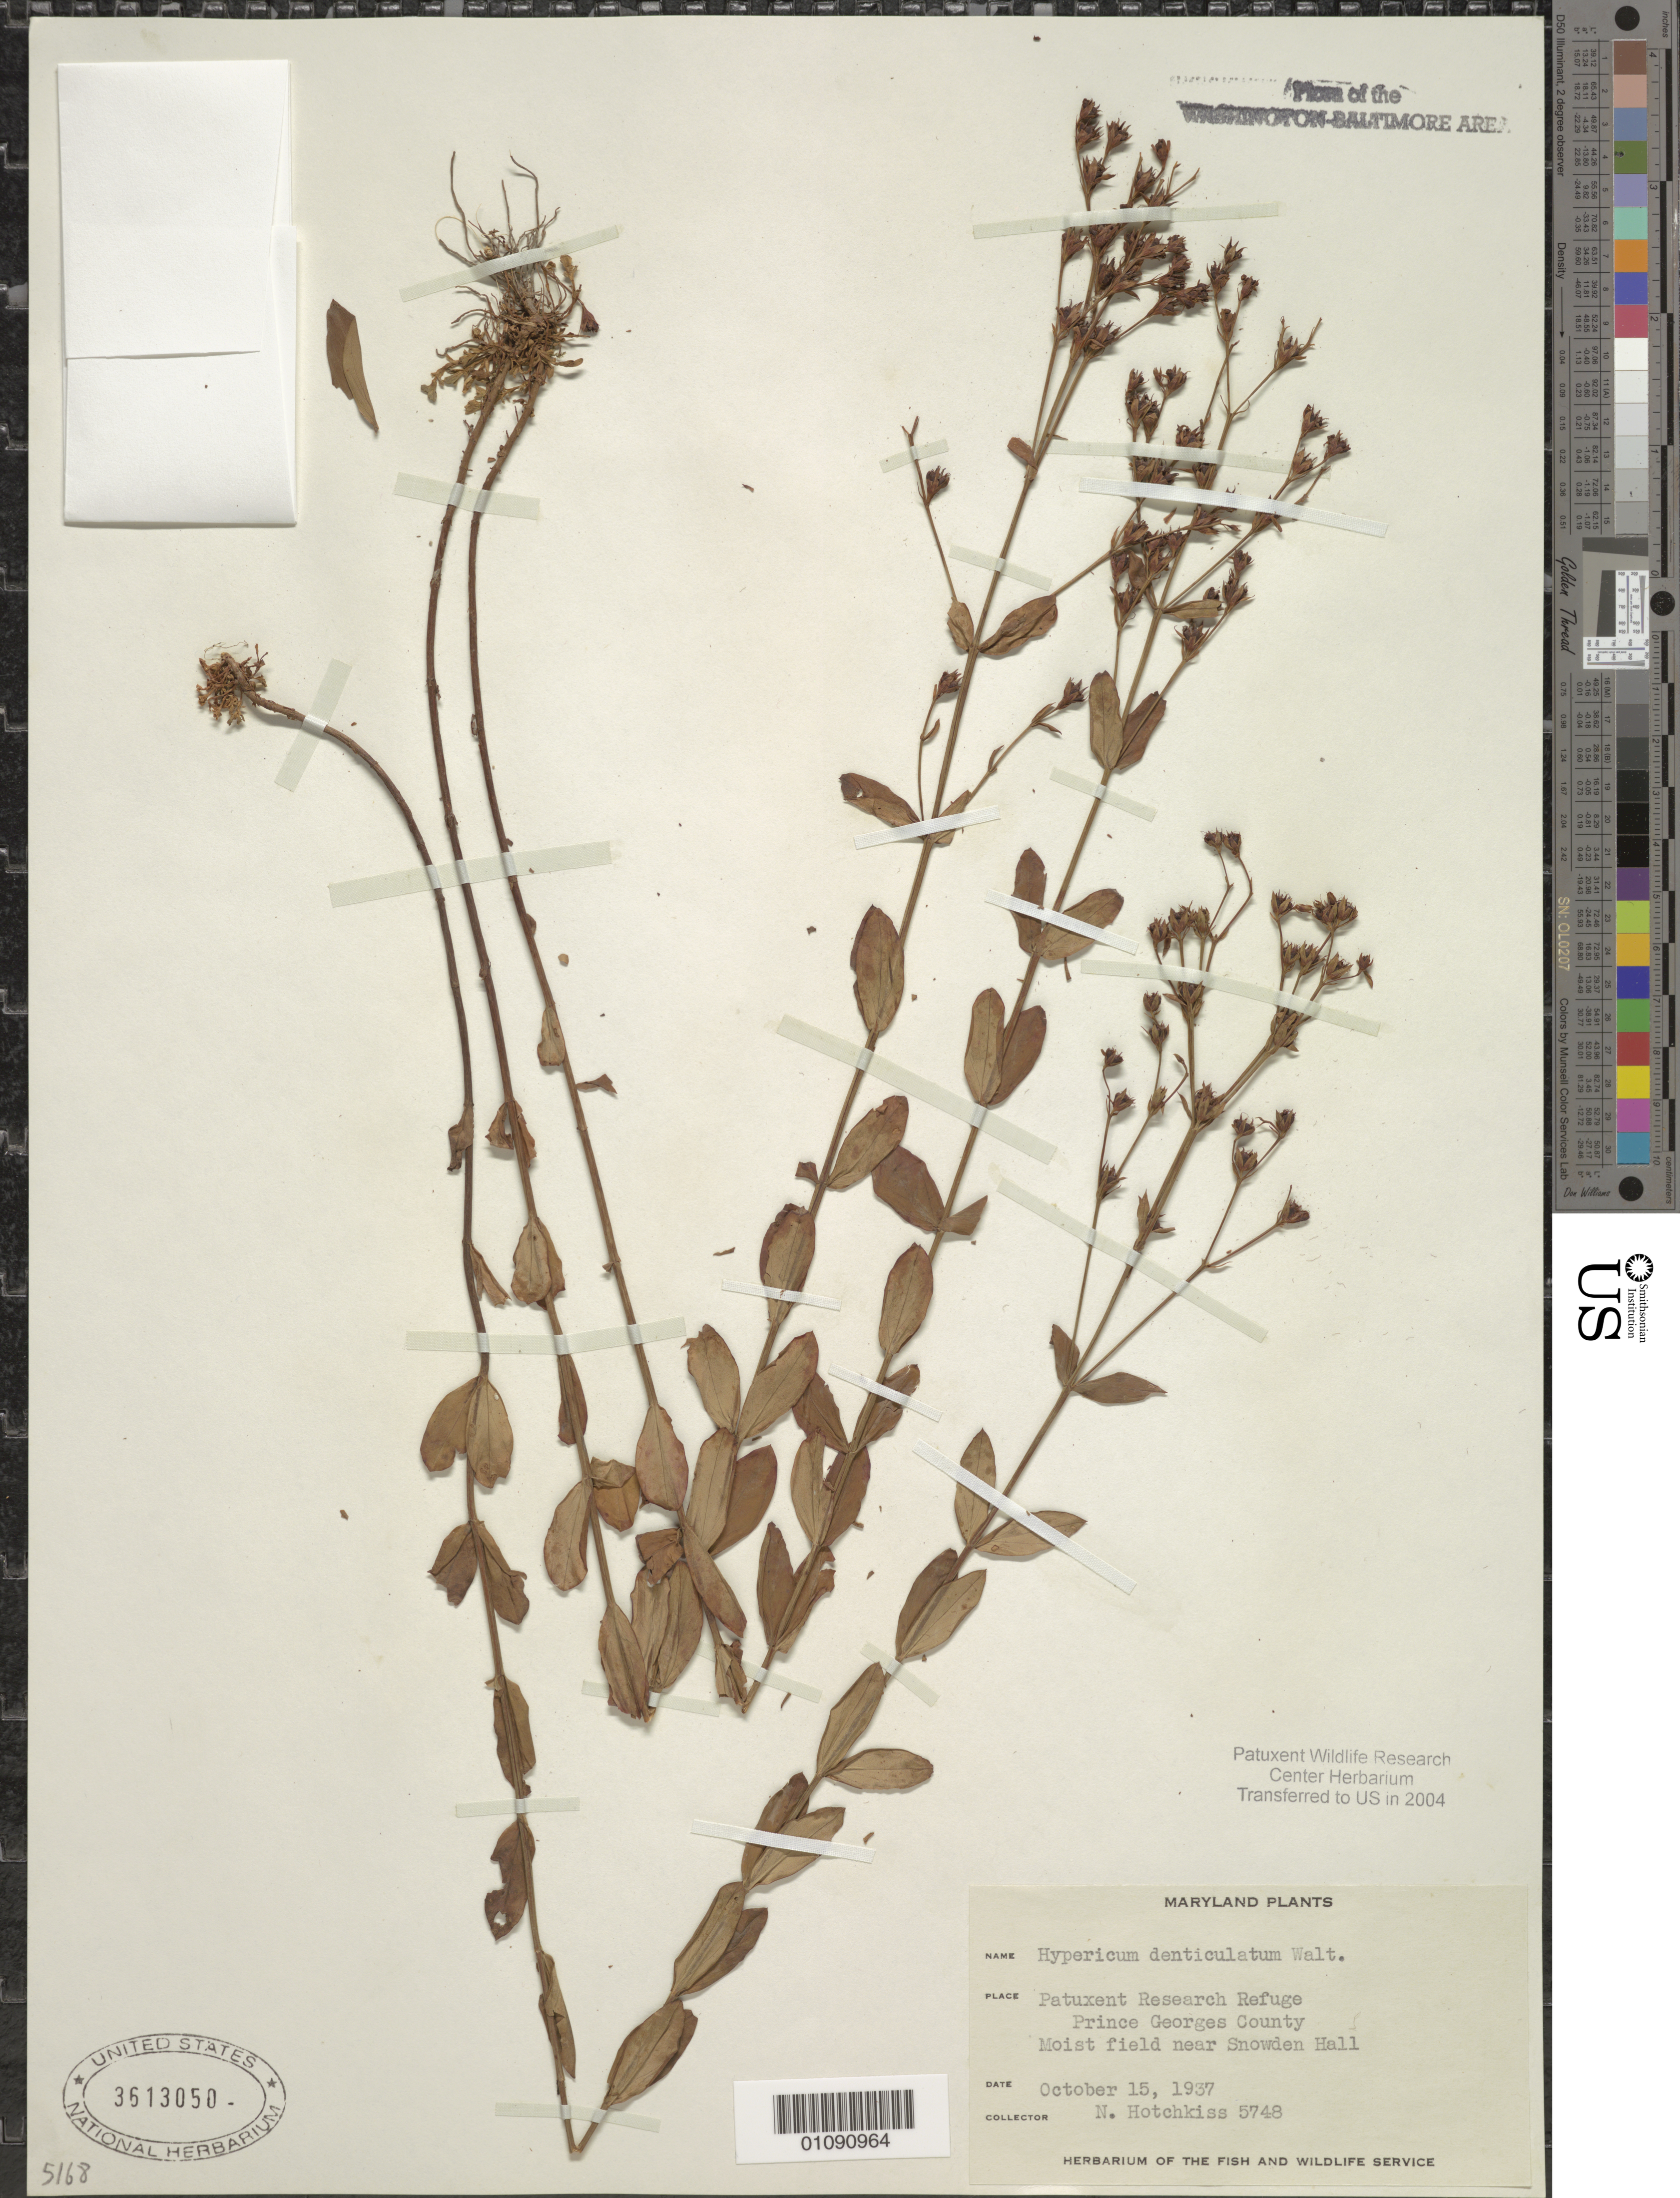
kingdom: Plantae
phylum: Tracheophyta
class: Magnoliopsida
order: Malpighiales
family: Hypericaceae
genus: Hypericum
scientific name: Hypericum denticulatum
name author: Walter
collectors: N. Hotchkiss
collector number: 5748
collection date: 1937-10-15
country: United States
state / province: Maryland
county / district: Prince George's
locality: Patuxent Wildlife Refuge. Near Snowden Hall.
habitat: Moist field.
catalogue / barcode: US 3613050